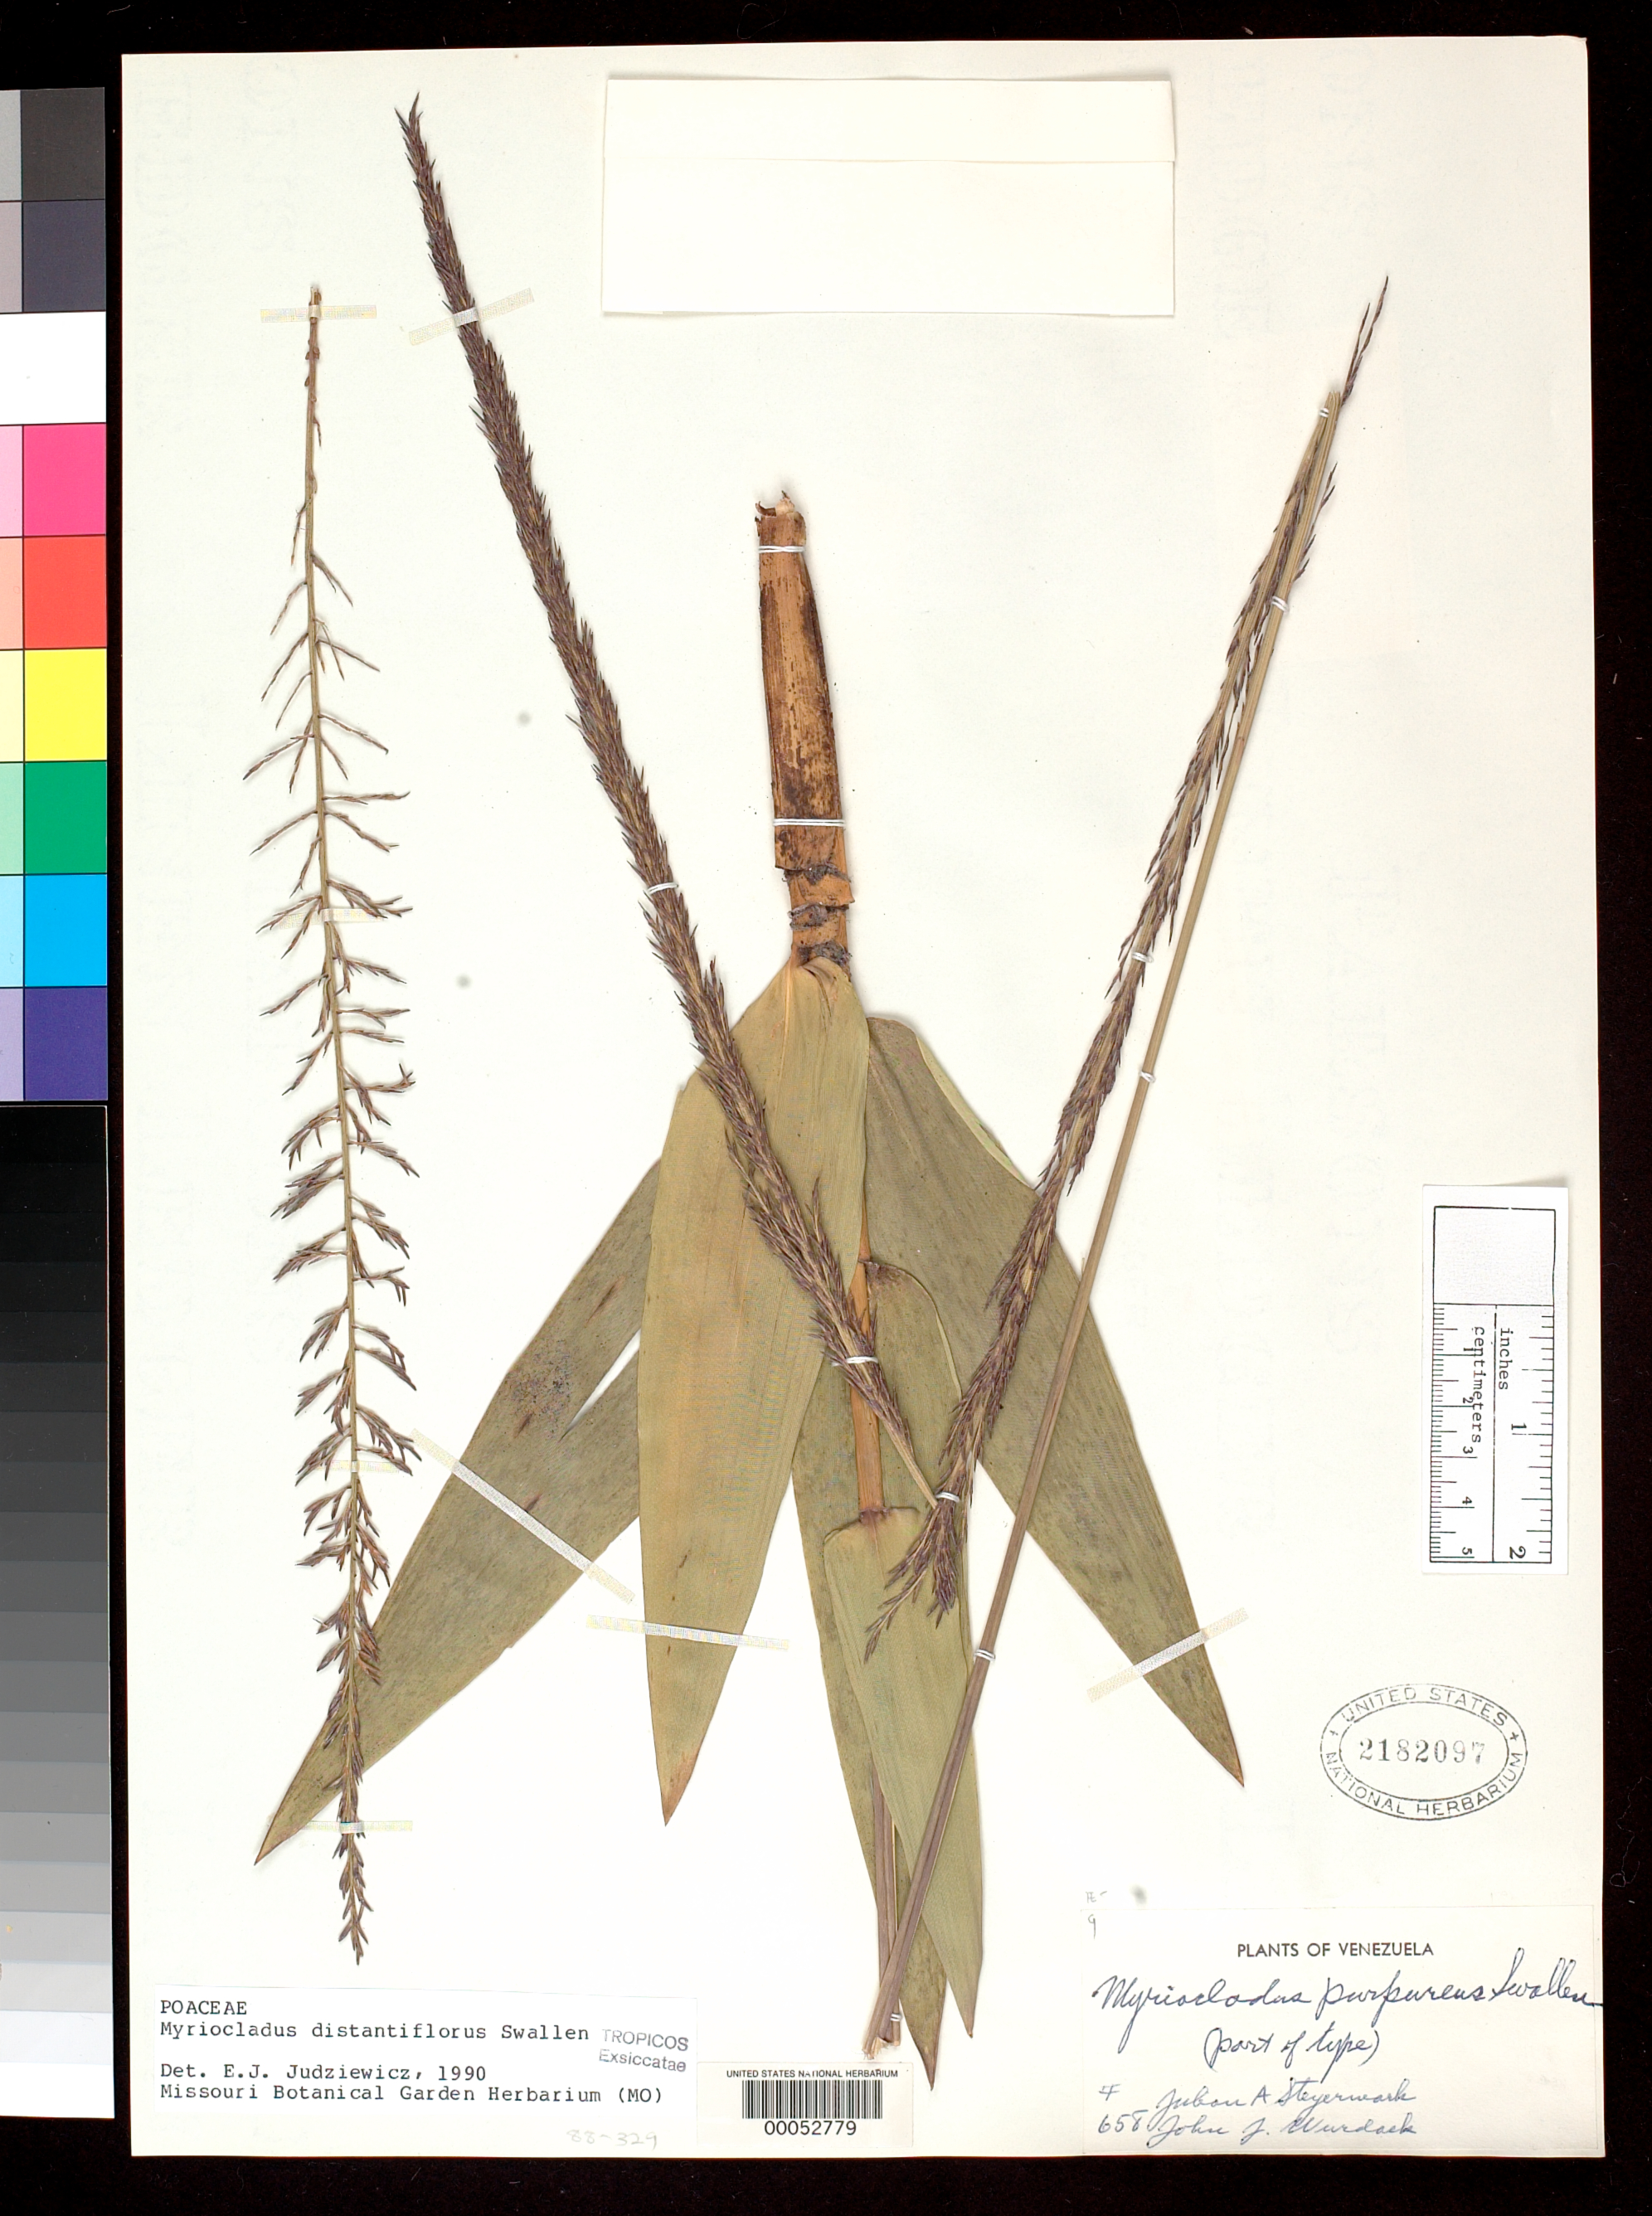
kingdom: Plantae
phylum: Tracheophyta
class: Liliopsida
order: Poales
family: Poaceae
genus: Myriocladus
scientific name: Myriocladus purpureus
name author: Swallen in Maguire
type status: Type Fragment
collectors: J. Steyermark & J. J. Wurdack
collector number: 658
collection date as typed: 09 Feb 1955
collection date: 1955-02-09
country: Venezuela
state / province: Bolivar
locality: Chimanta Massif, Torono-tepui.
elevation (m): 2165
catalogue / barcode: US 2182097